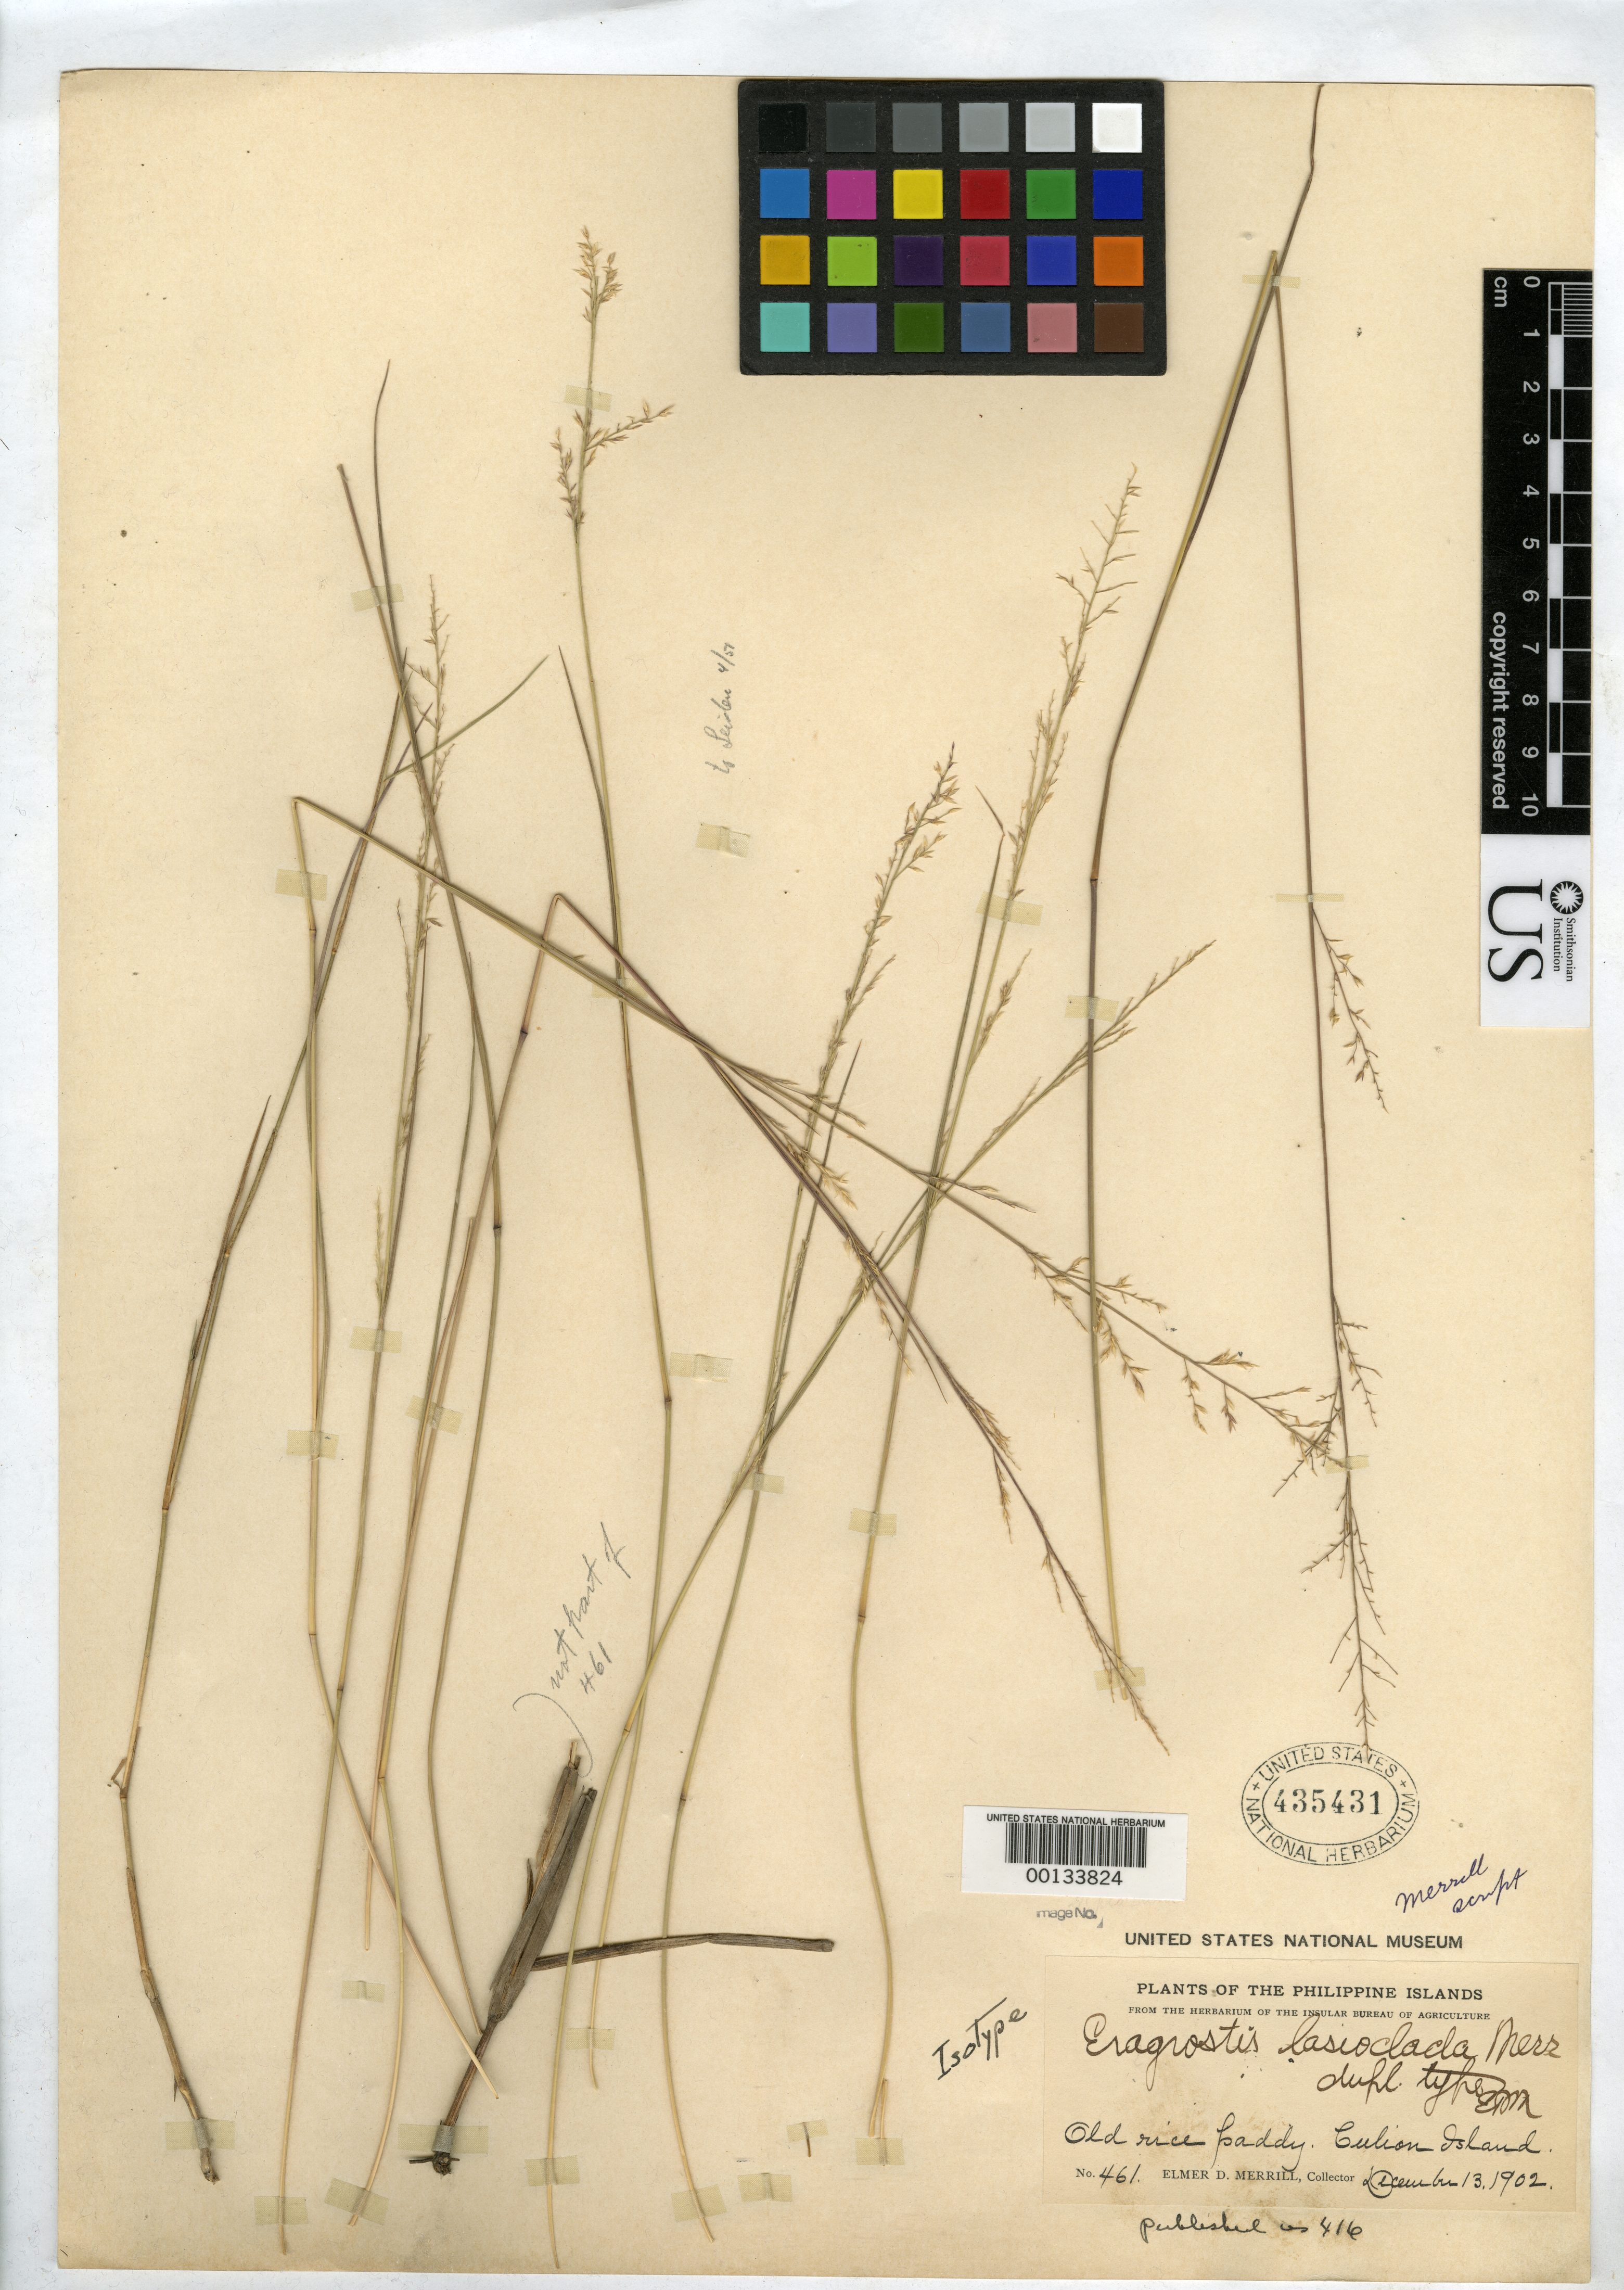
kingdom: Plantae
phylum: Tracheophyta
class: Liliopsida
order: Poales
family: Poaceae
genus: Eragrostis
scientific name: Eragrostis lasioclada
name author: Merr.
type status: Isotype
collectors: E. D. Merrill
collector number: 461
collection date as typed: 13 Dec 1902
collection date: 1902-12-13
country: Philippines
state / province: Mimaropa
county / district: Palawan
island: Culion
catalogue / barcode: US 435431